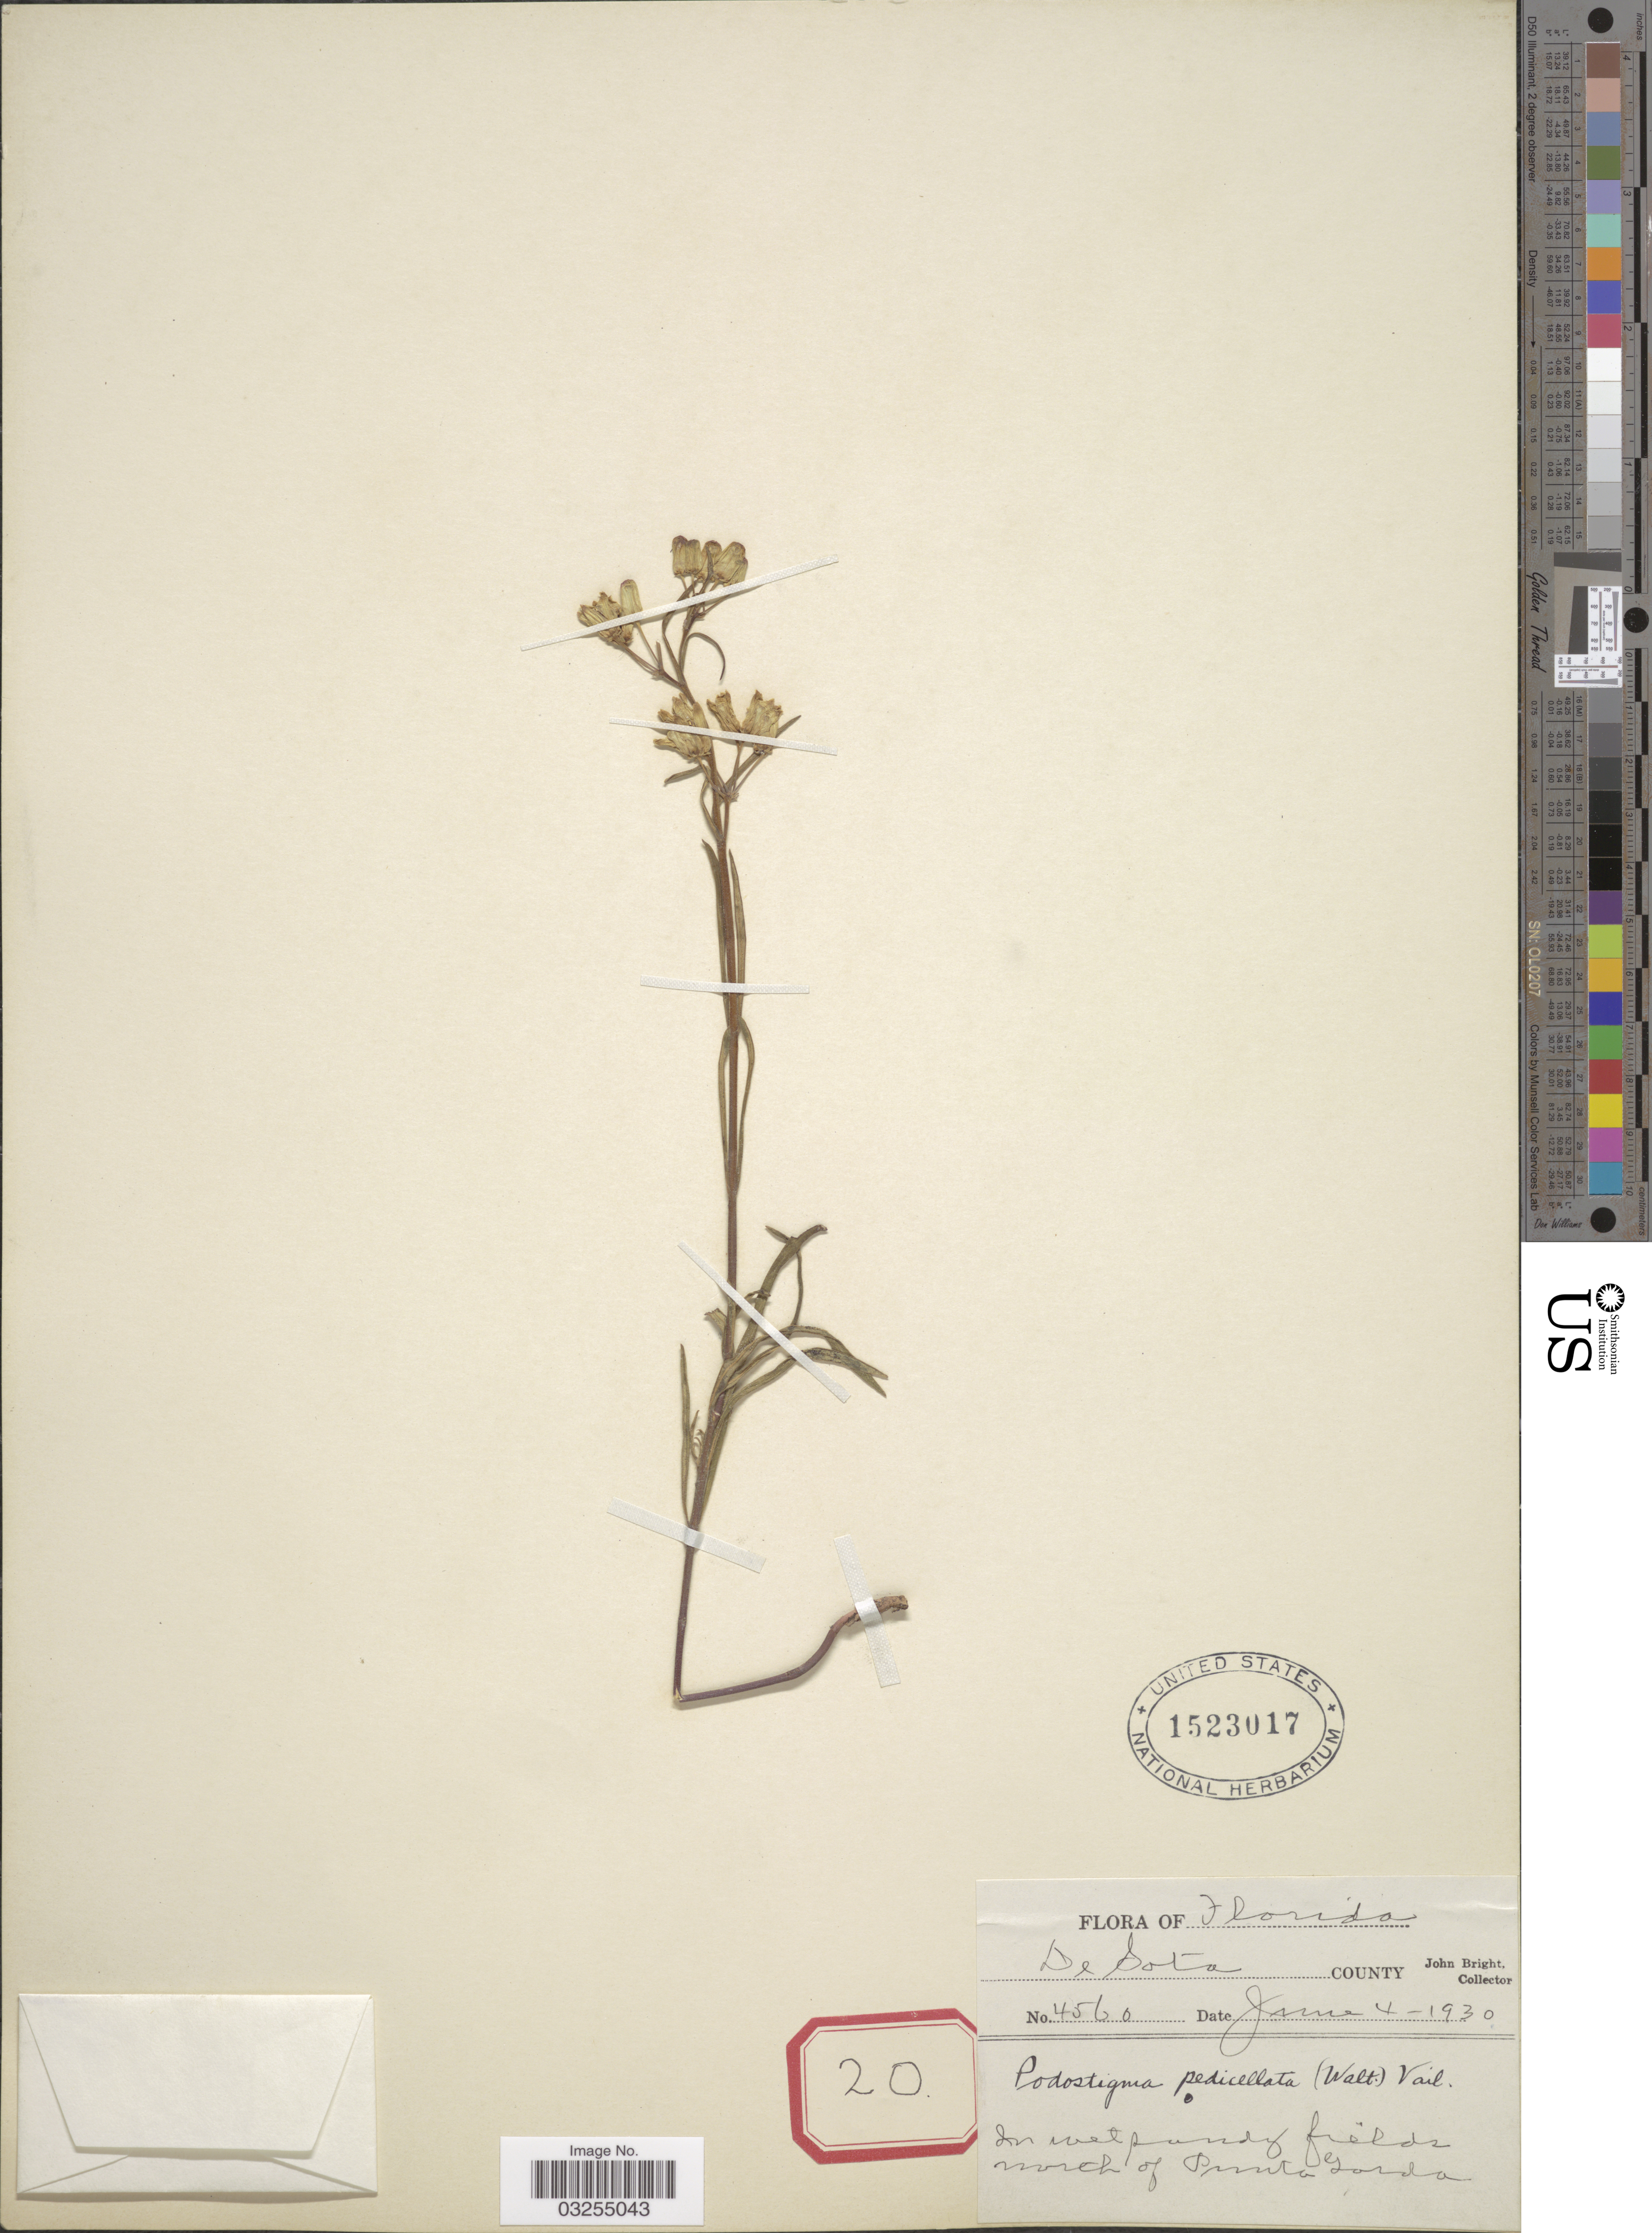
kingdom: Plantae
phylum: Tracheophyta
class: Magnoliopsida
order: Gentianales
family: Apocynaceae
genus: Asclepias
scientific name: Asclepias pedicellata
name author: Walter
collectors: J. Bright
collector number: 4560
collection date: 1930-06-04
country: United States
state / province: Florida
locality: DeSota County. North of Punta Gorda.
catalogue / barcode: US 1523017